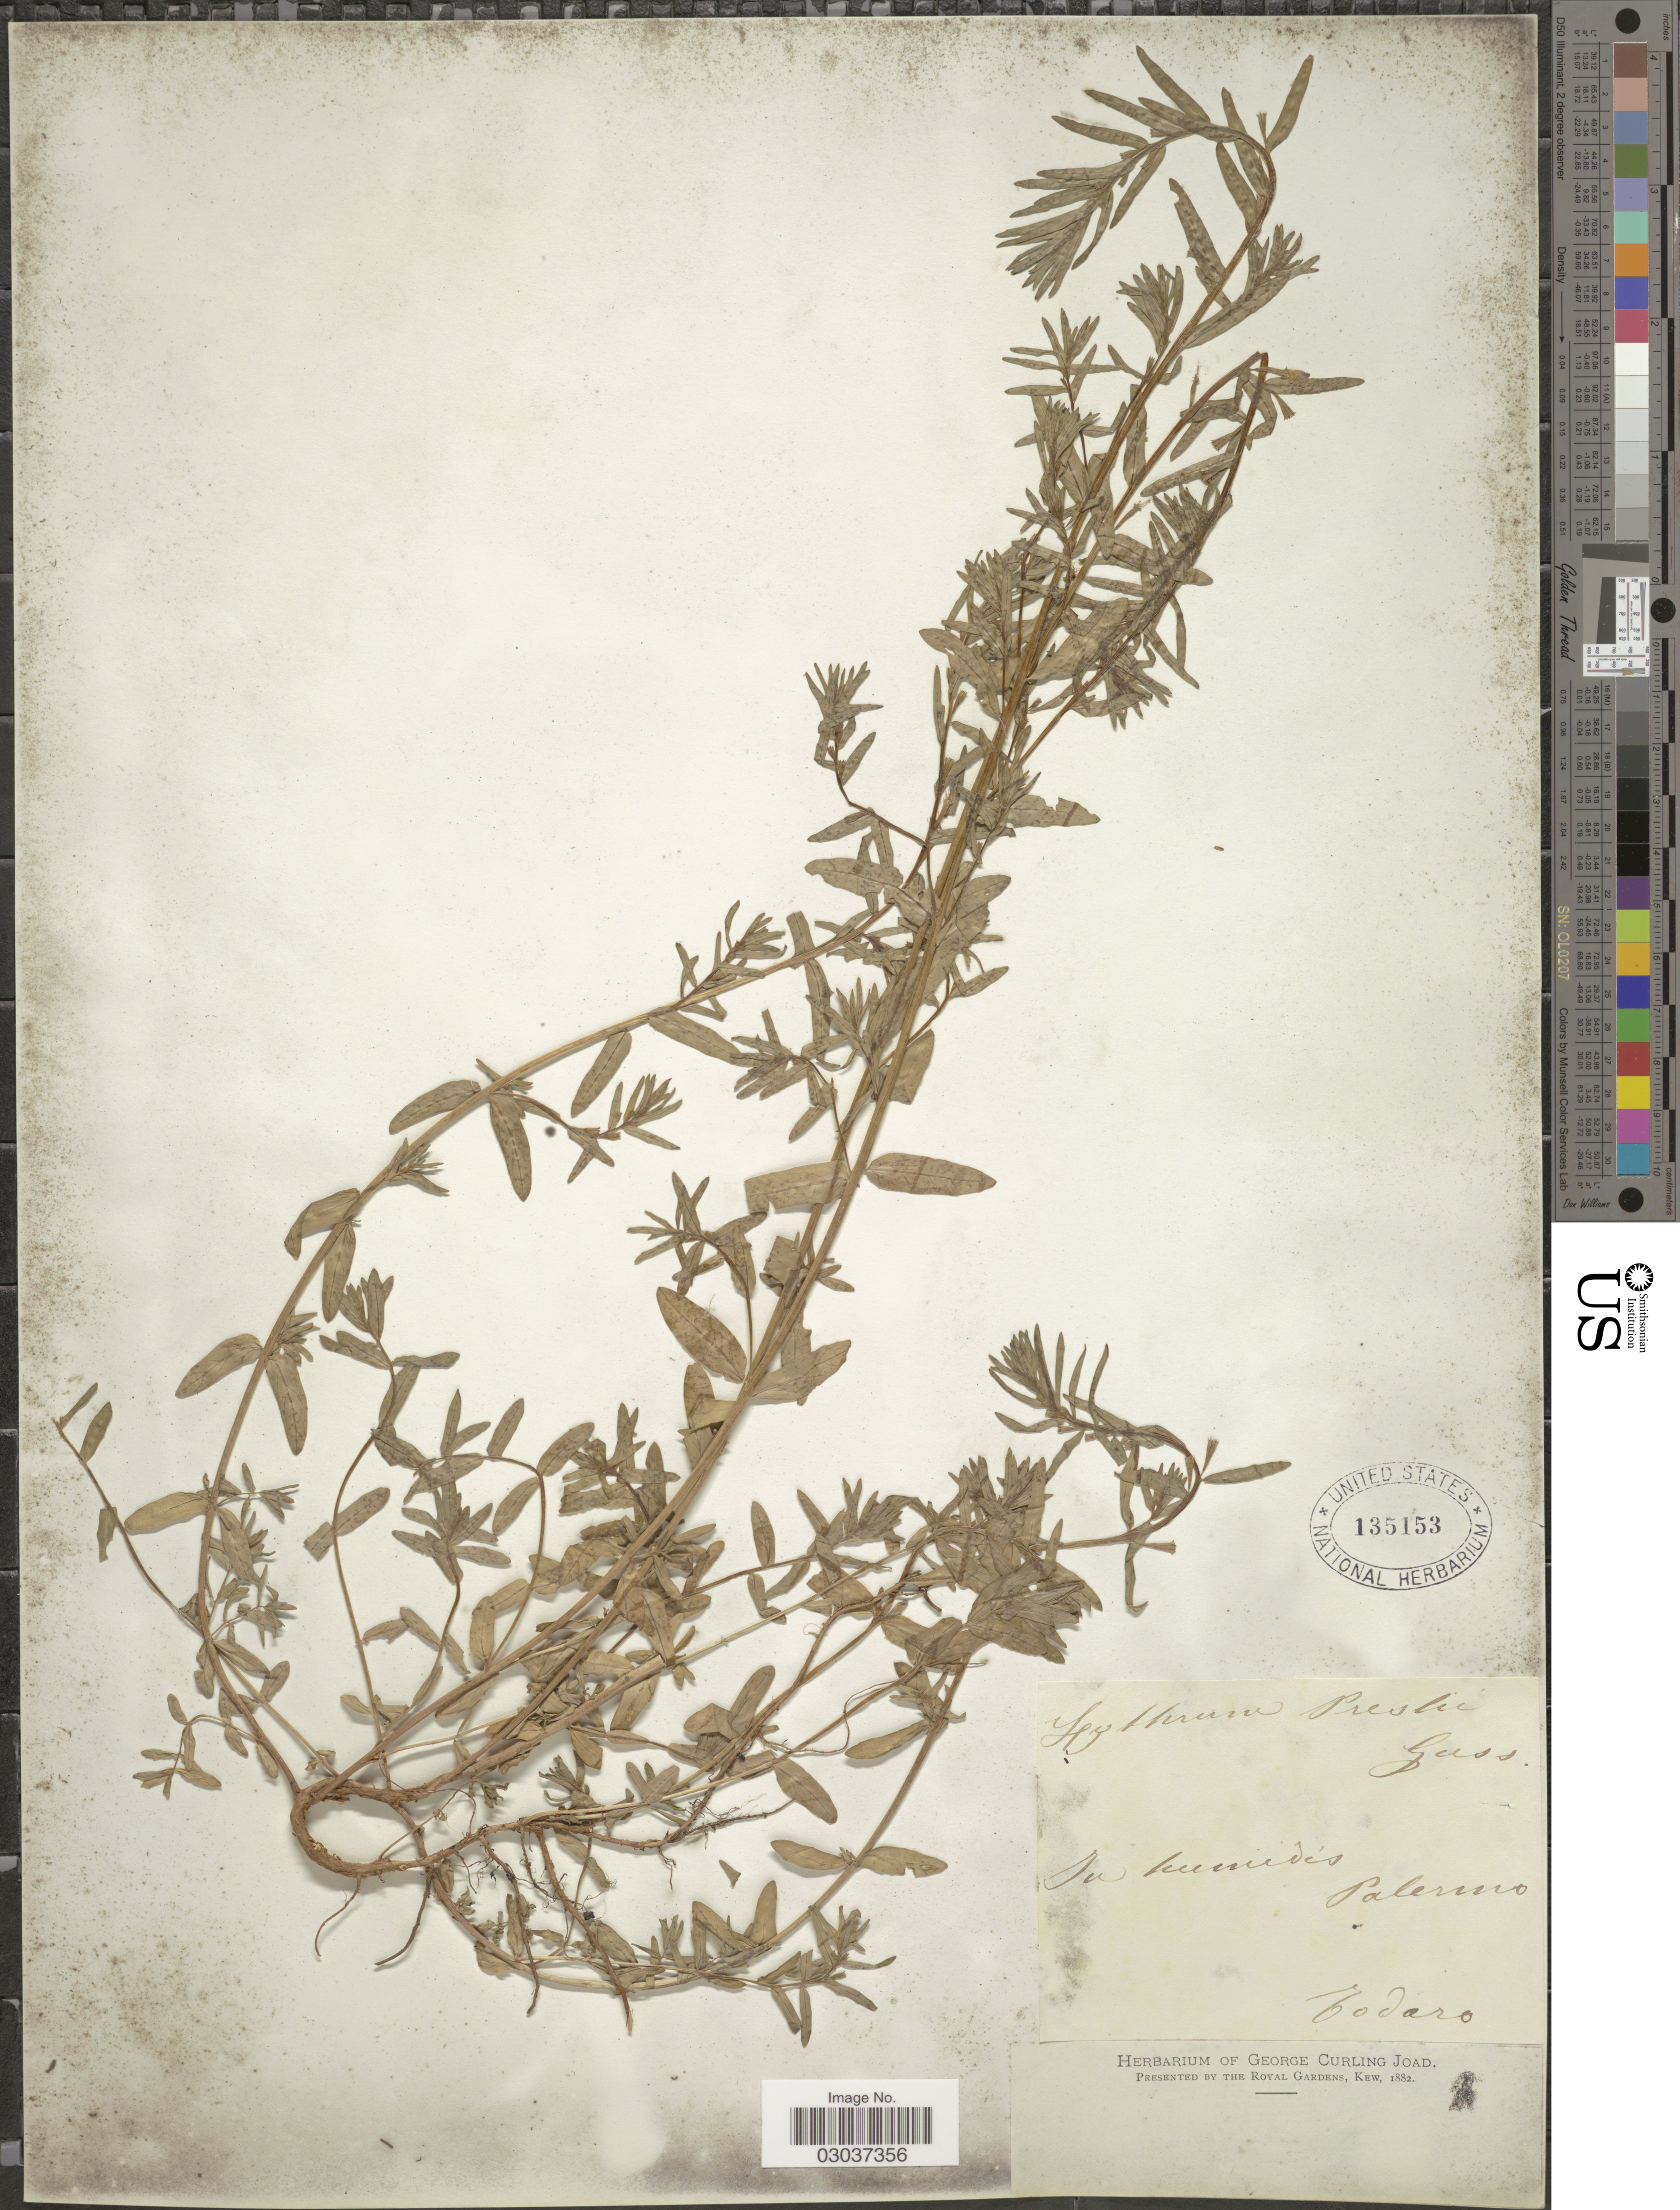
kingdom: Plantae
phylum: Tracheophyta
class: Magnoliopsida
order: Myrtales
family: Lythraceae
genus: Lythrum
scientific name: Lythrum preslii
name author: Gussone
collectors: Todaro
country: Italy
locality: In humidis Palermo.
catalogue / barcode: US 135153